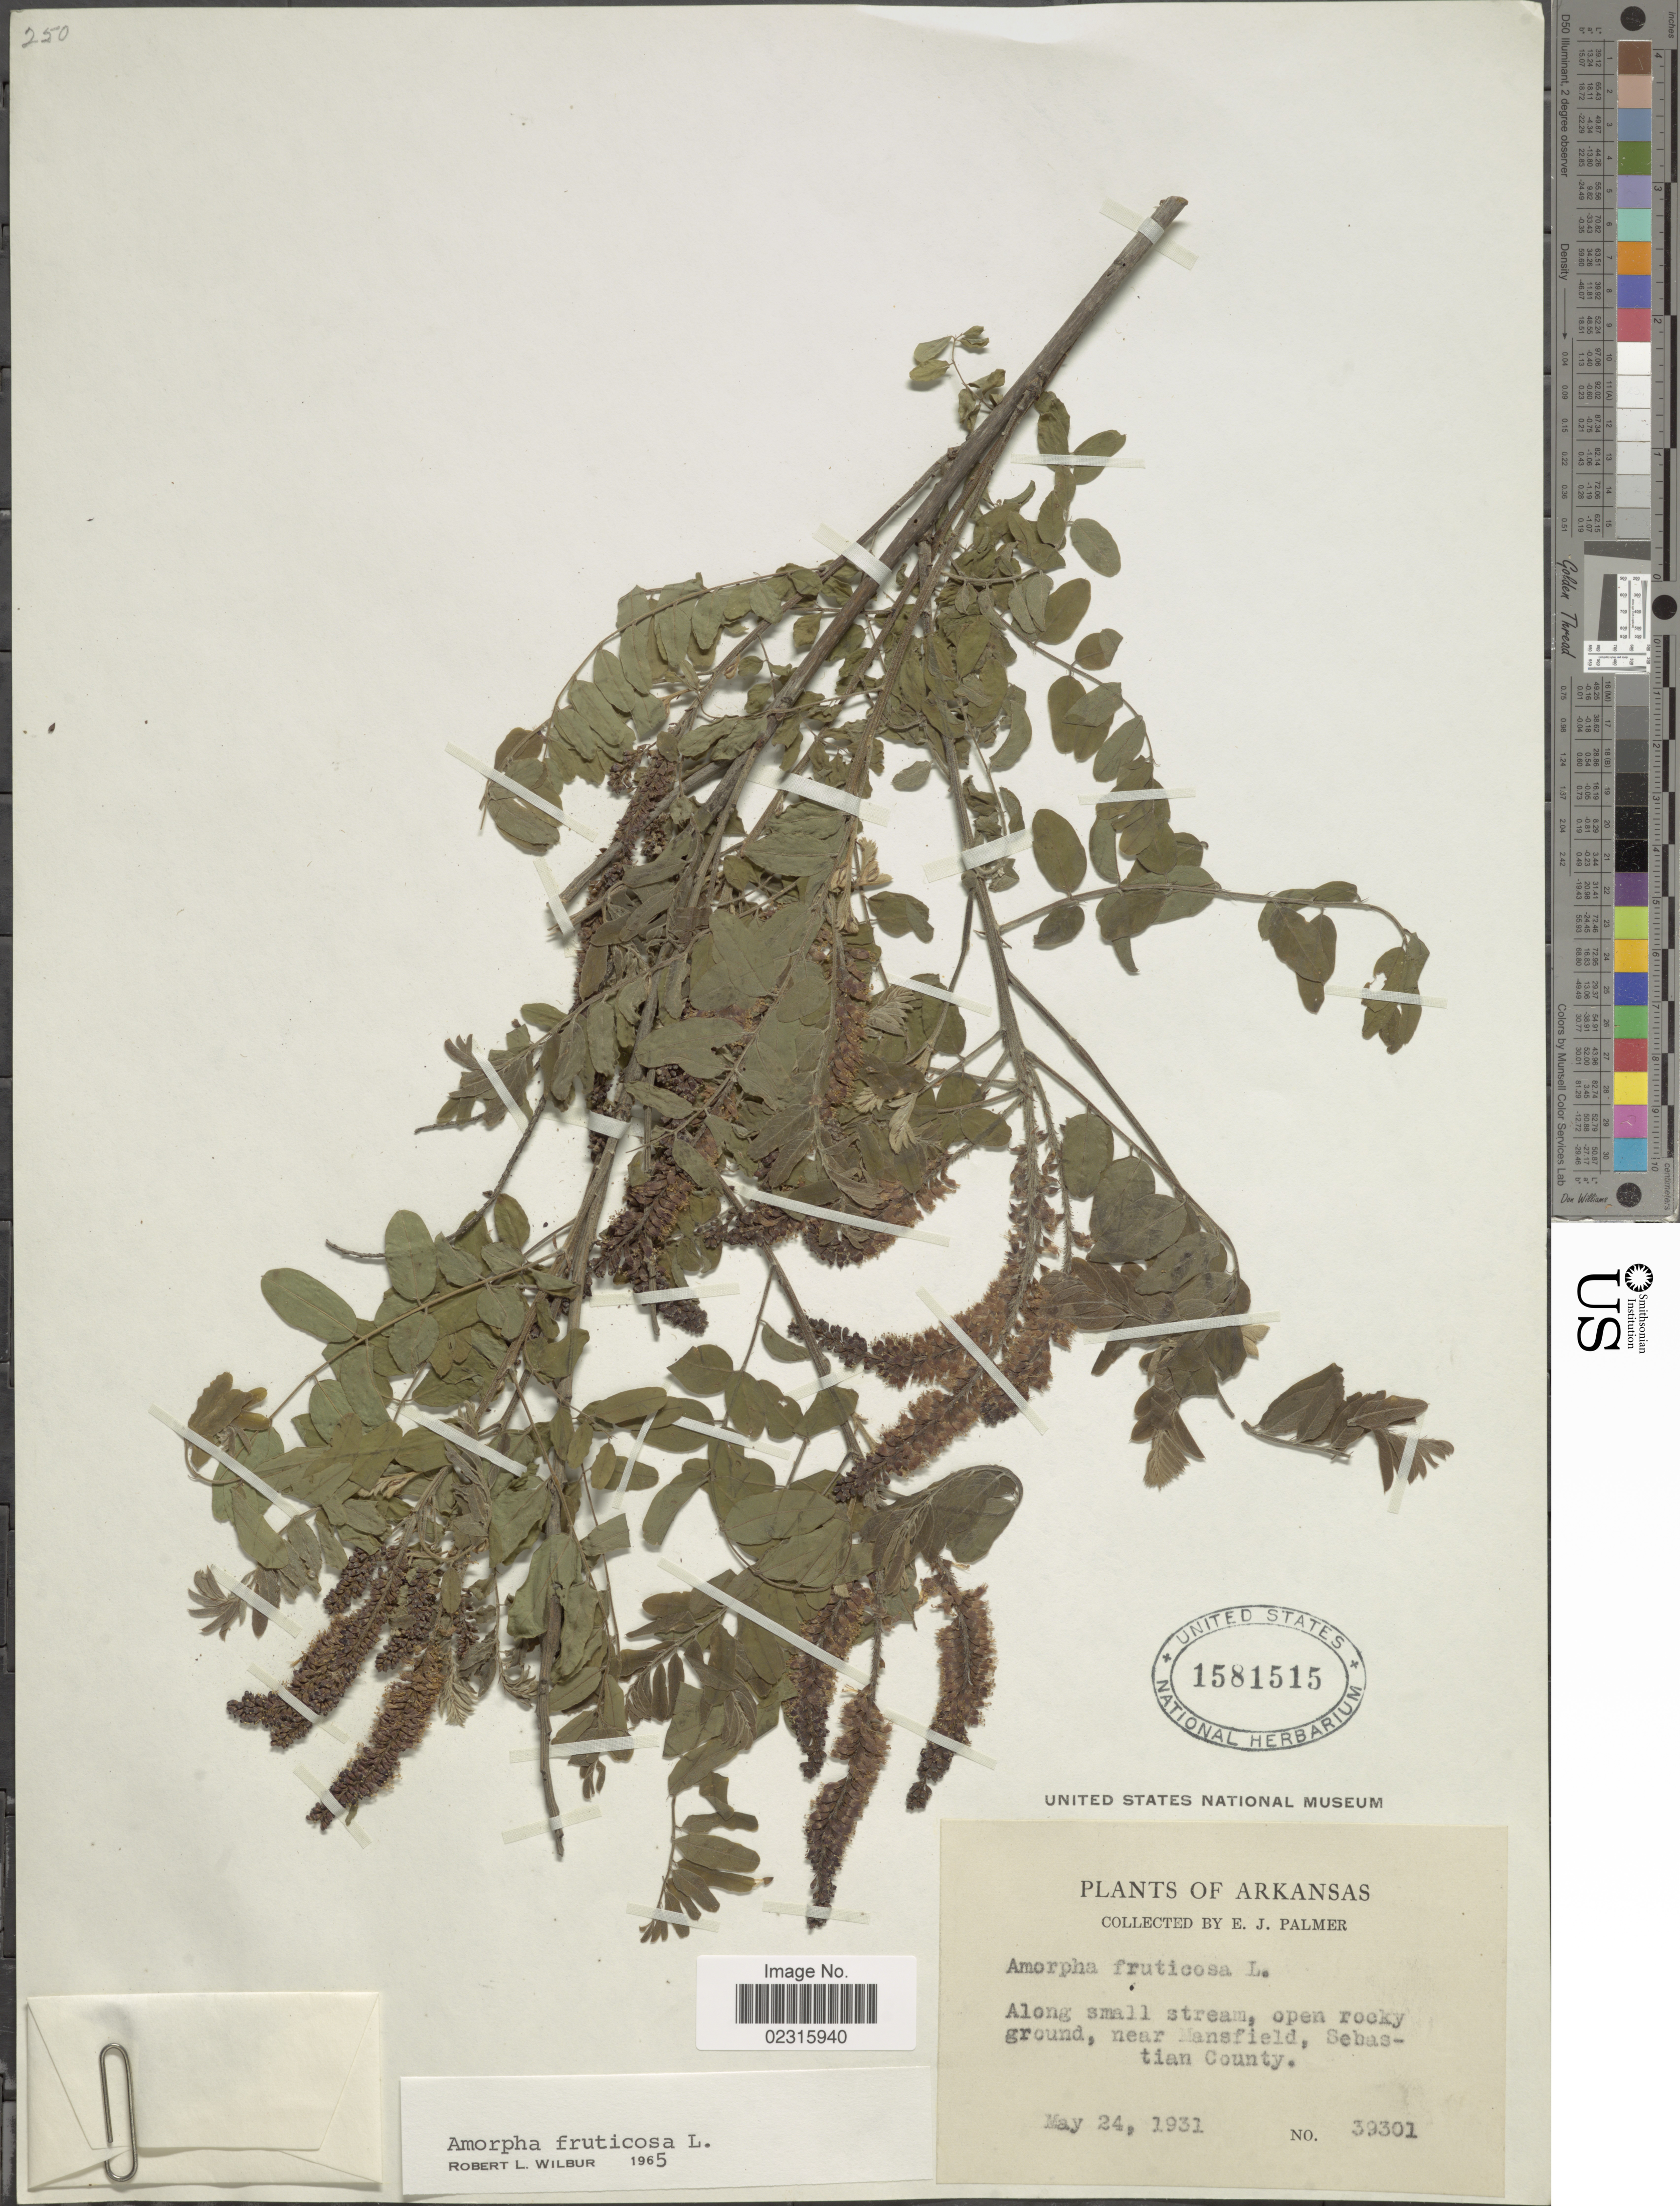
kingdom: Plantae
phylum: Tracheophyta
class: Magnoliopsida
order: Fabales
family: Fabaceae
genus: Amorpha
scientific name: Amorpha fruticosa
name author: L.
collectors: E. J. Palmer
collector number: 39301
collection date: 1931-05-24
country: United States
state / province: Arkansas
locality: Near Mansfield, Sebastian County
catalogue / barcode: US 1581515